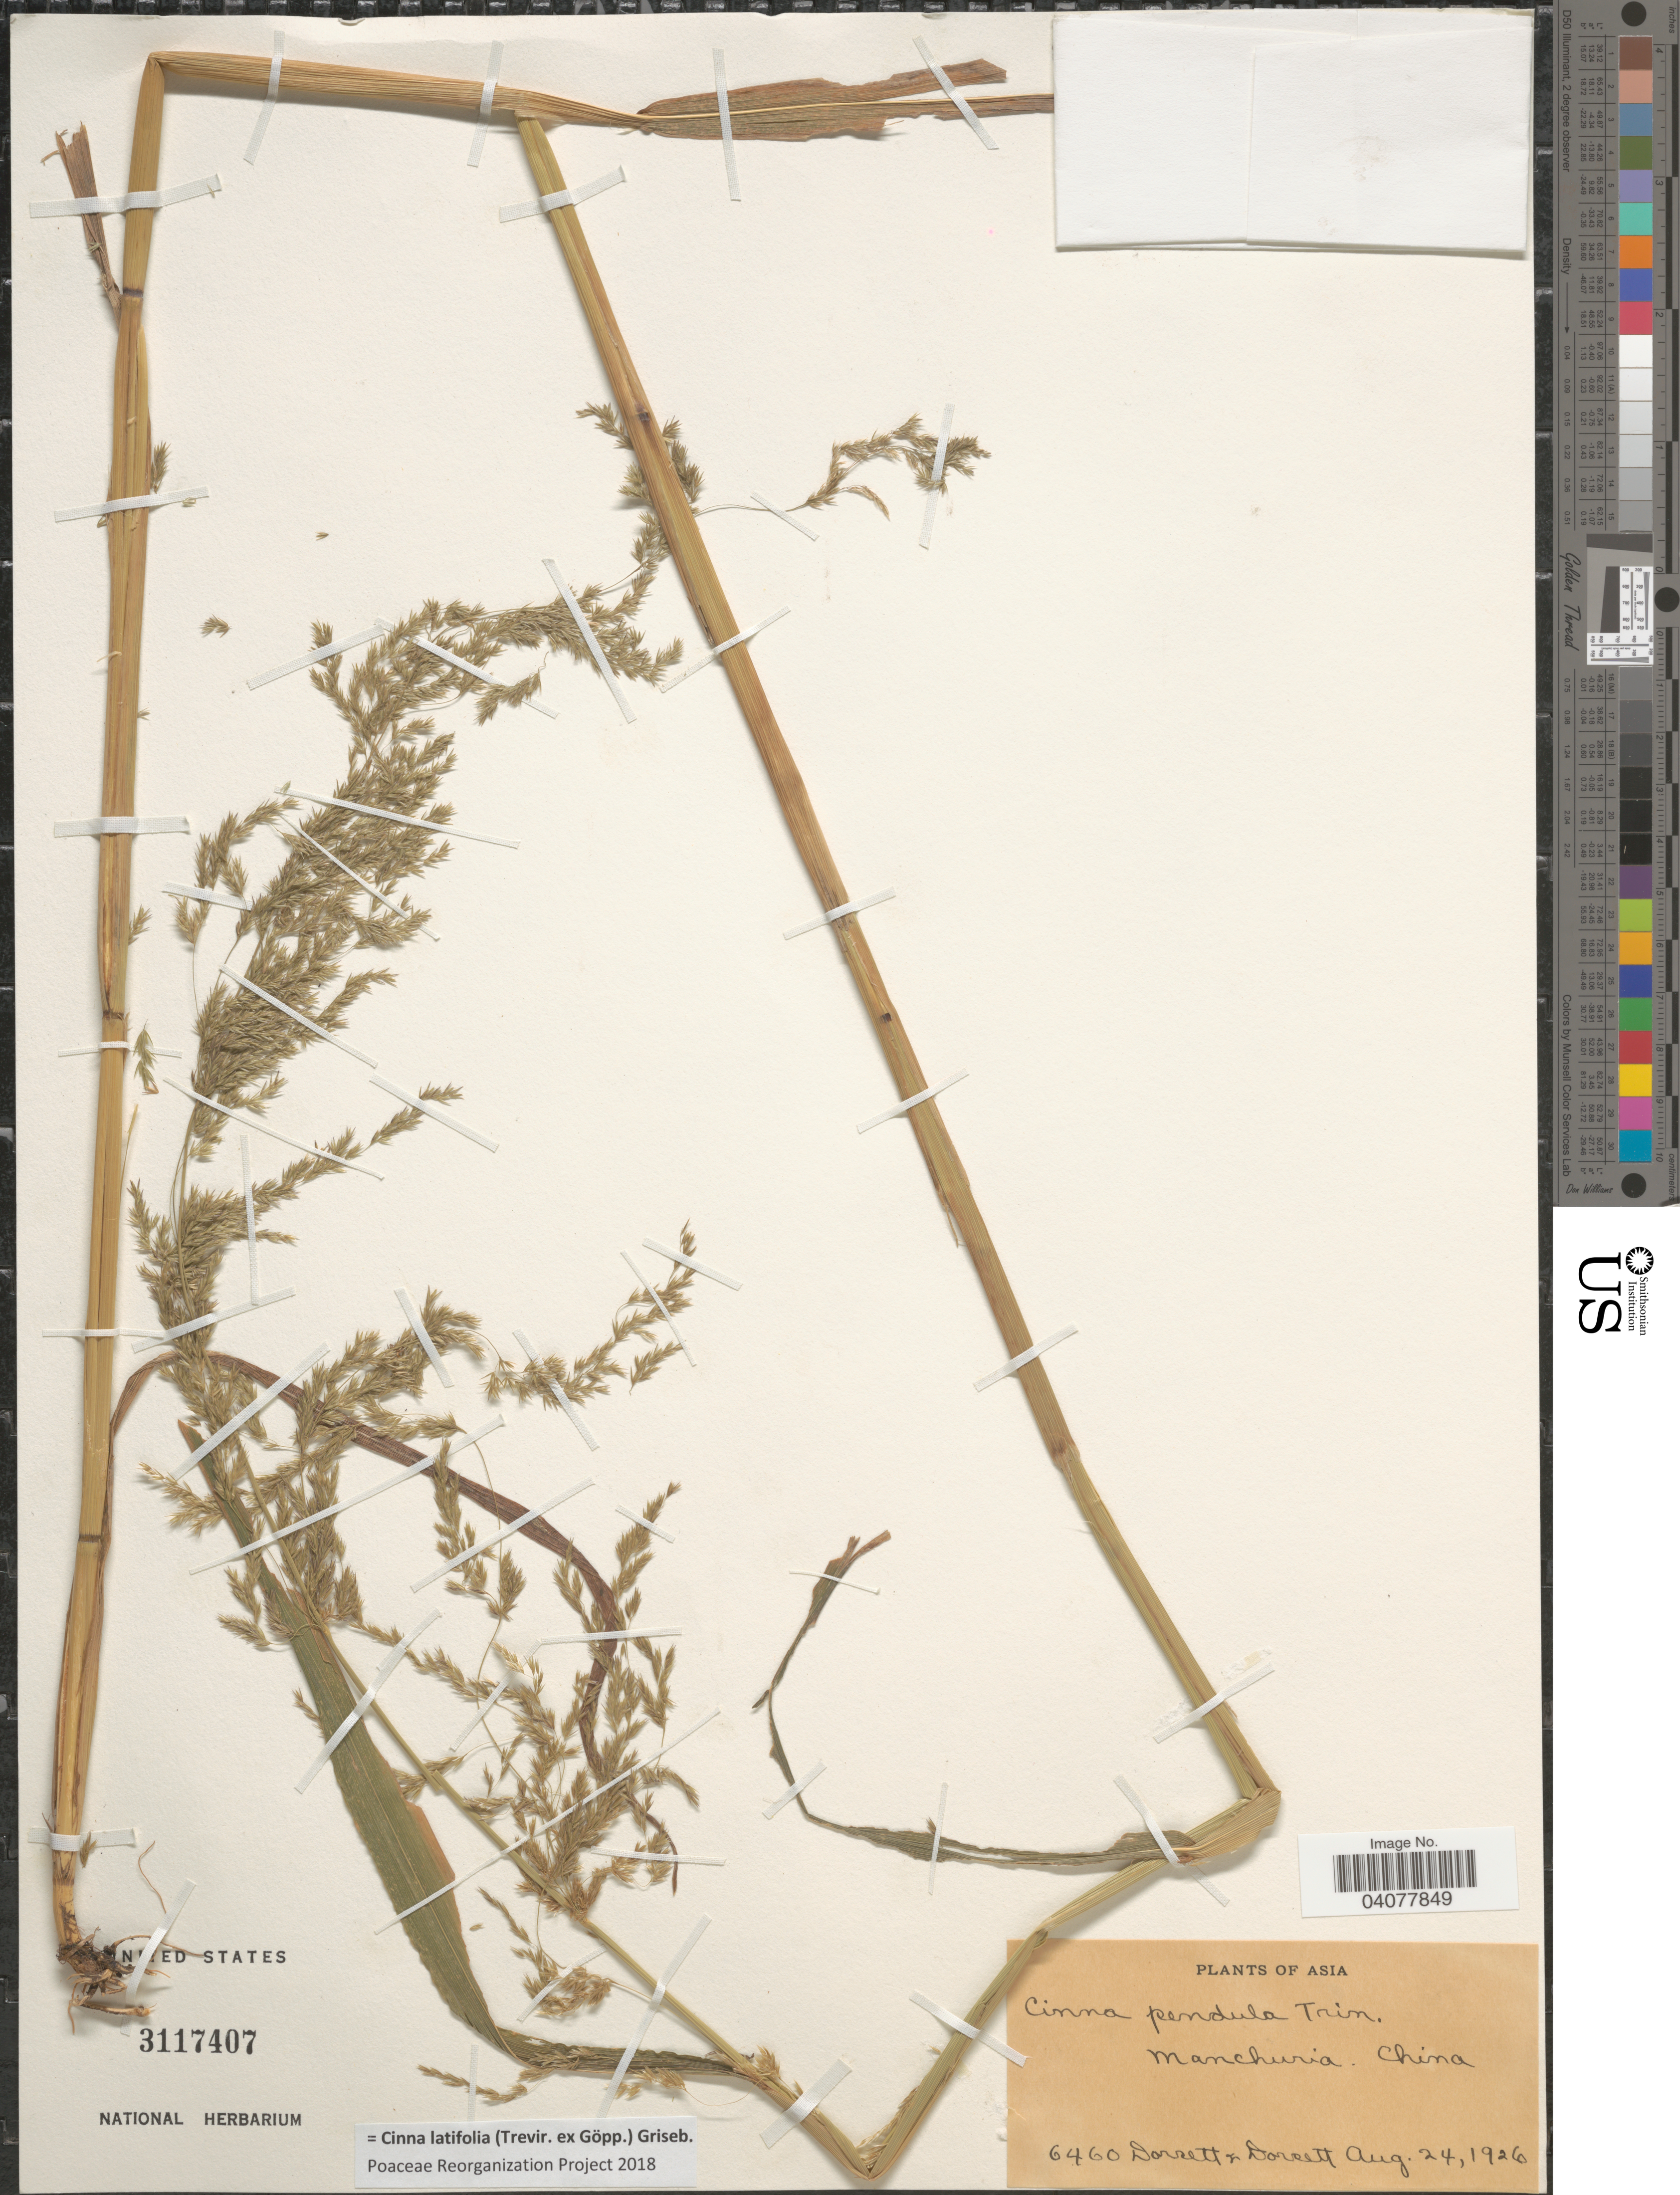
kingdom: Plantae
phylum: Tracheophyta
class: Liliopsida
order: Poales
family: Poaceae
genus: Cinna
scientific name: Cinna latifolia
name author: (Trevir. ex Goeppert) Griseb.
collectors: -- Dorsett & -- Dorsett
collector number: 6460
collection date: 1926-08-24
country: China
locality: Manchuria.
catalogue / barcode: US 3117407